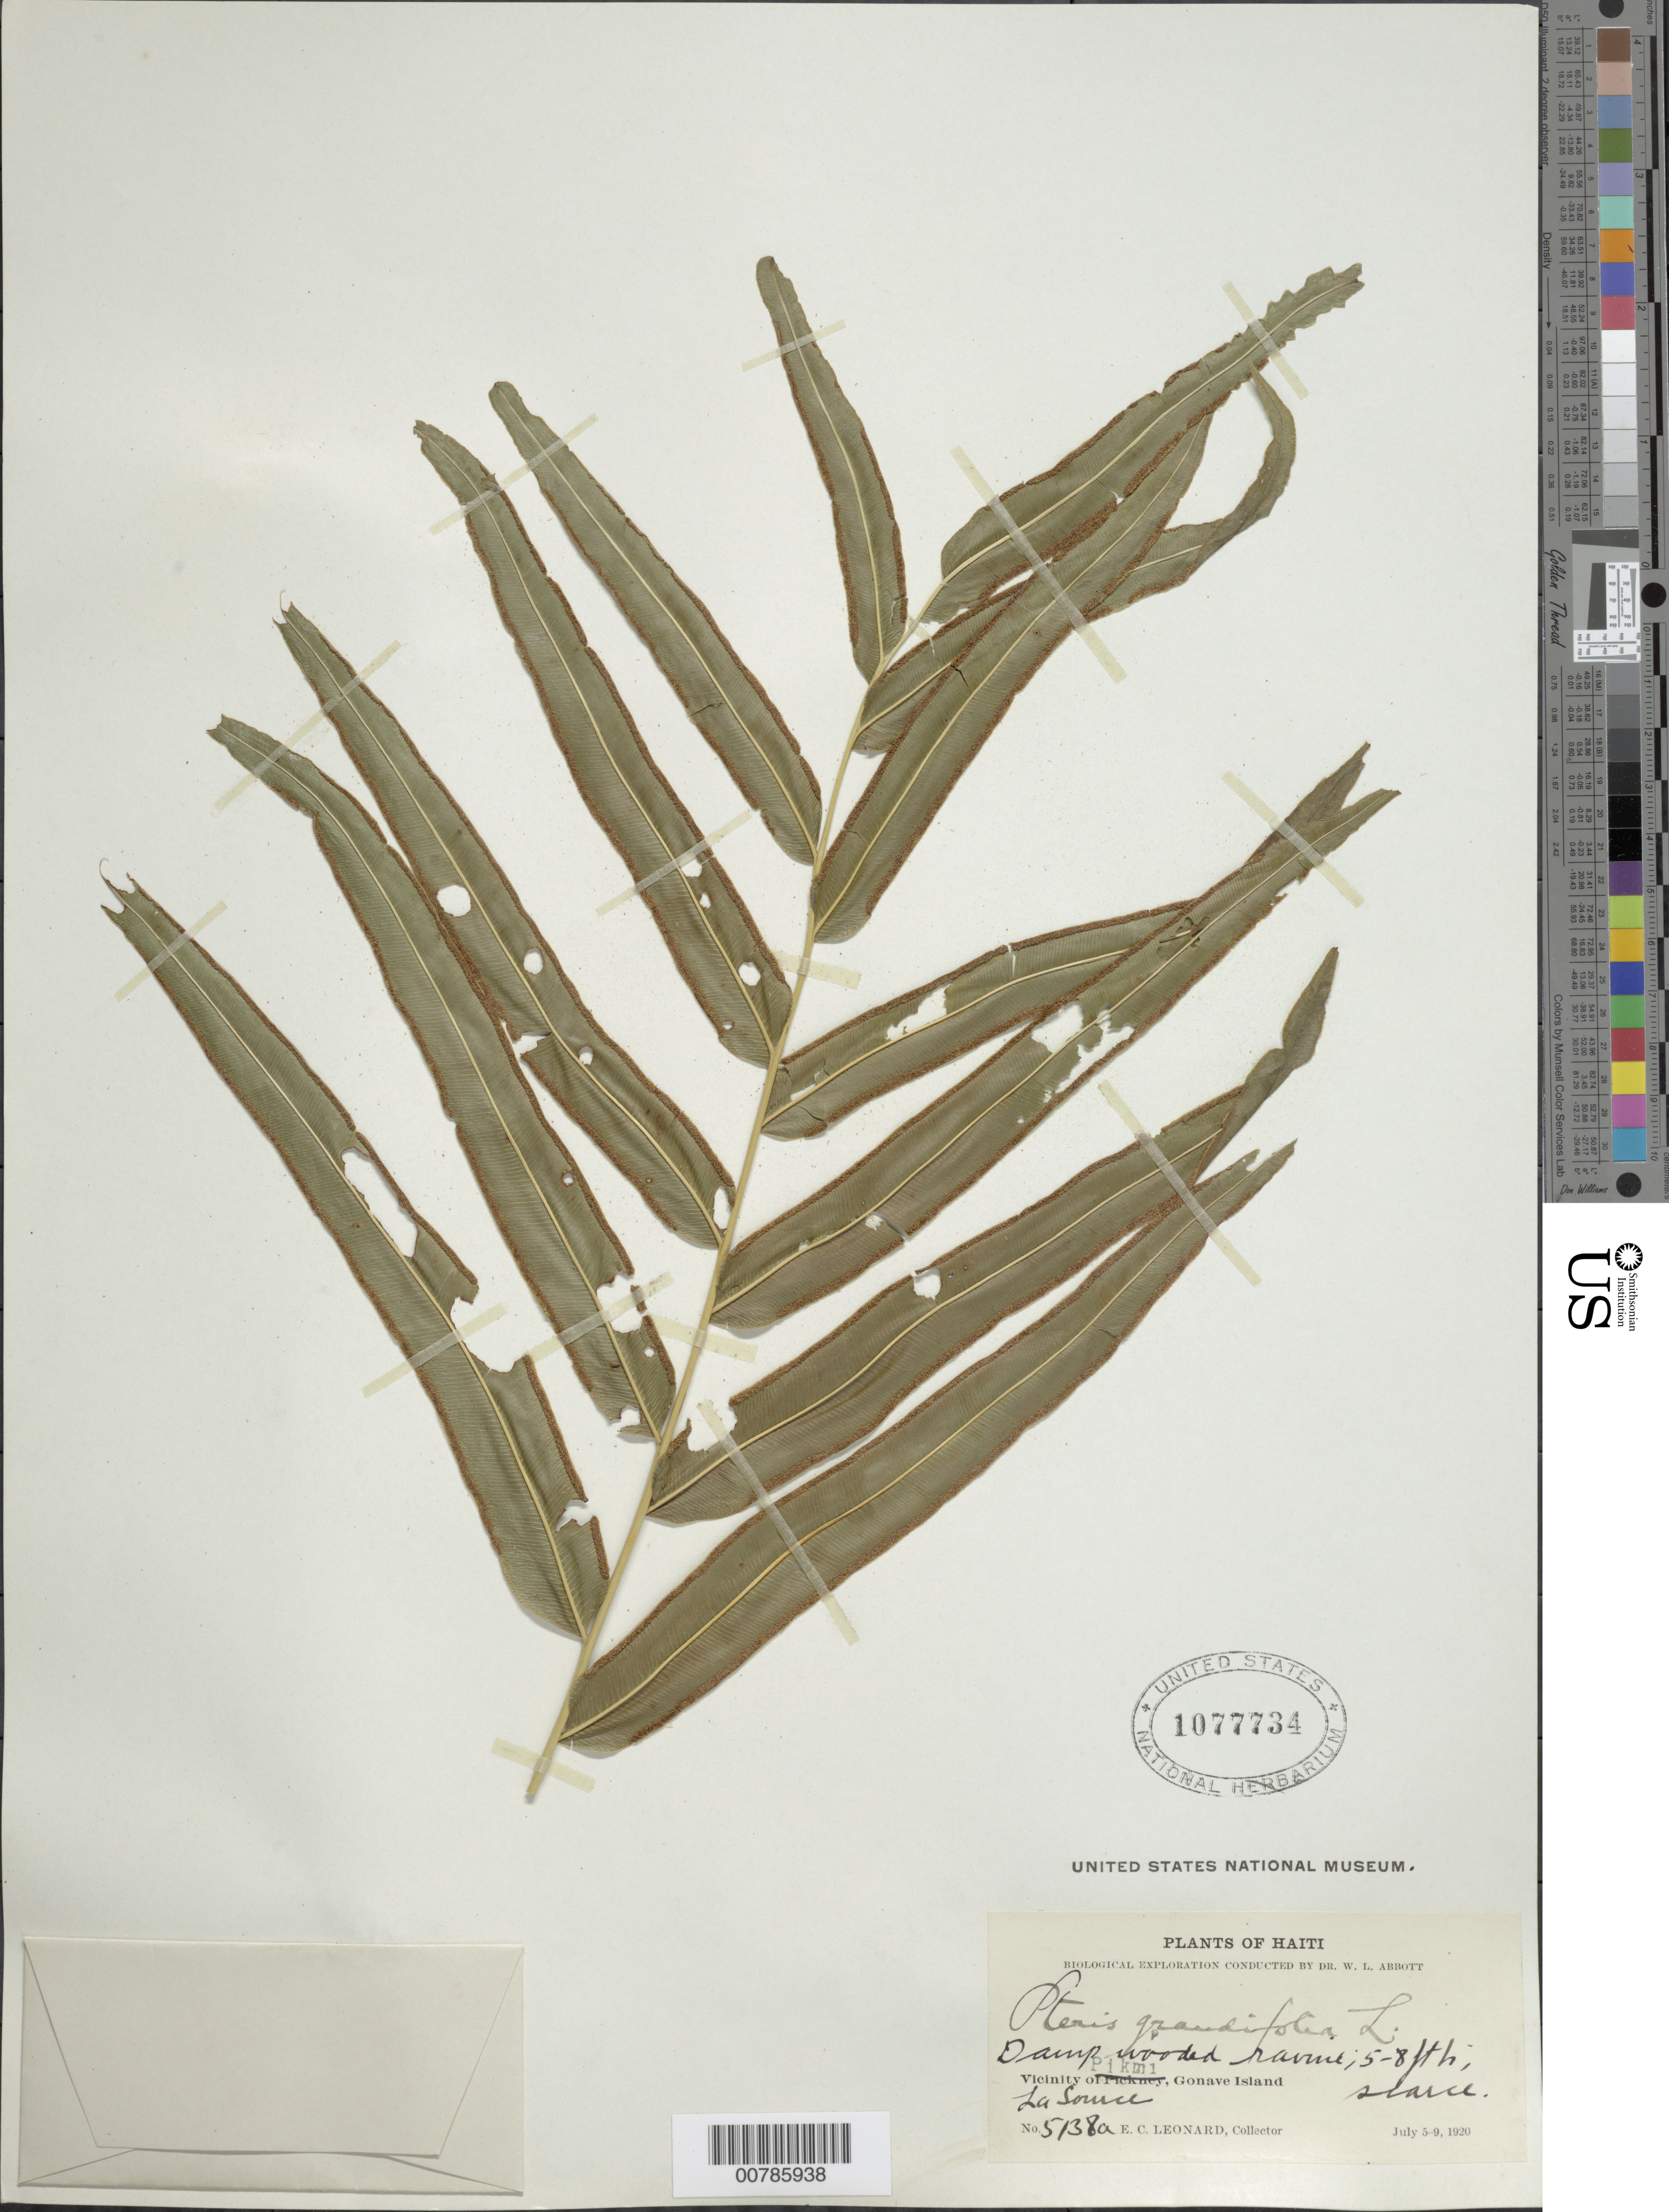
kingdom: Plantae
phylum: Tracheophyta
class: Polypodiopsida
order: Polypodiales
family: Pteridaceae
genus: Pteris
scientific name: Pteris grandifolia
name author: L.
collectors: E. C. Leonard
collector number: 5138a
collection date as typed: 05 Jul 1920 to 09 Jul 1920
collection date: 1920-07-05/1920-07-09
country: Haiti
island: Hispaniola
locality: Gonave Island, Pikmi, La Source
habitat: Damp wooded ravine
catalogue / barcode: US 1077734